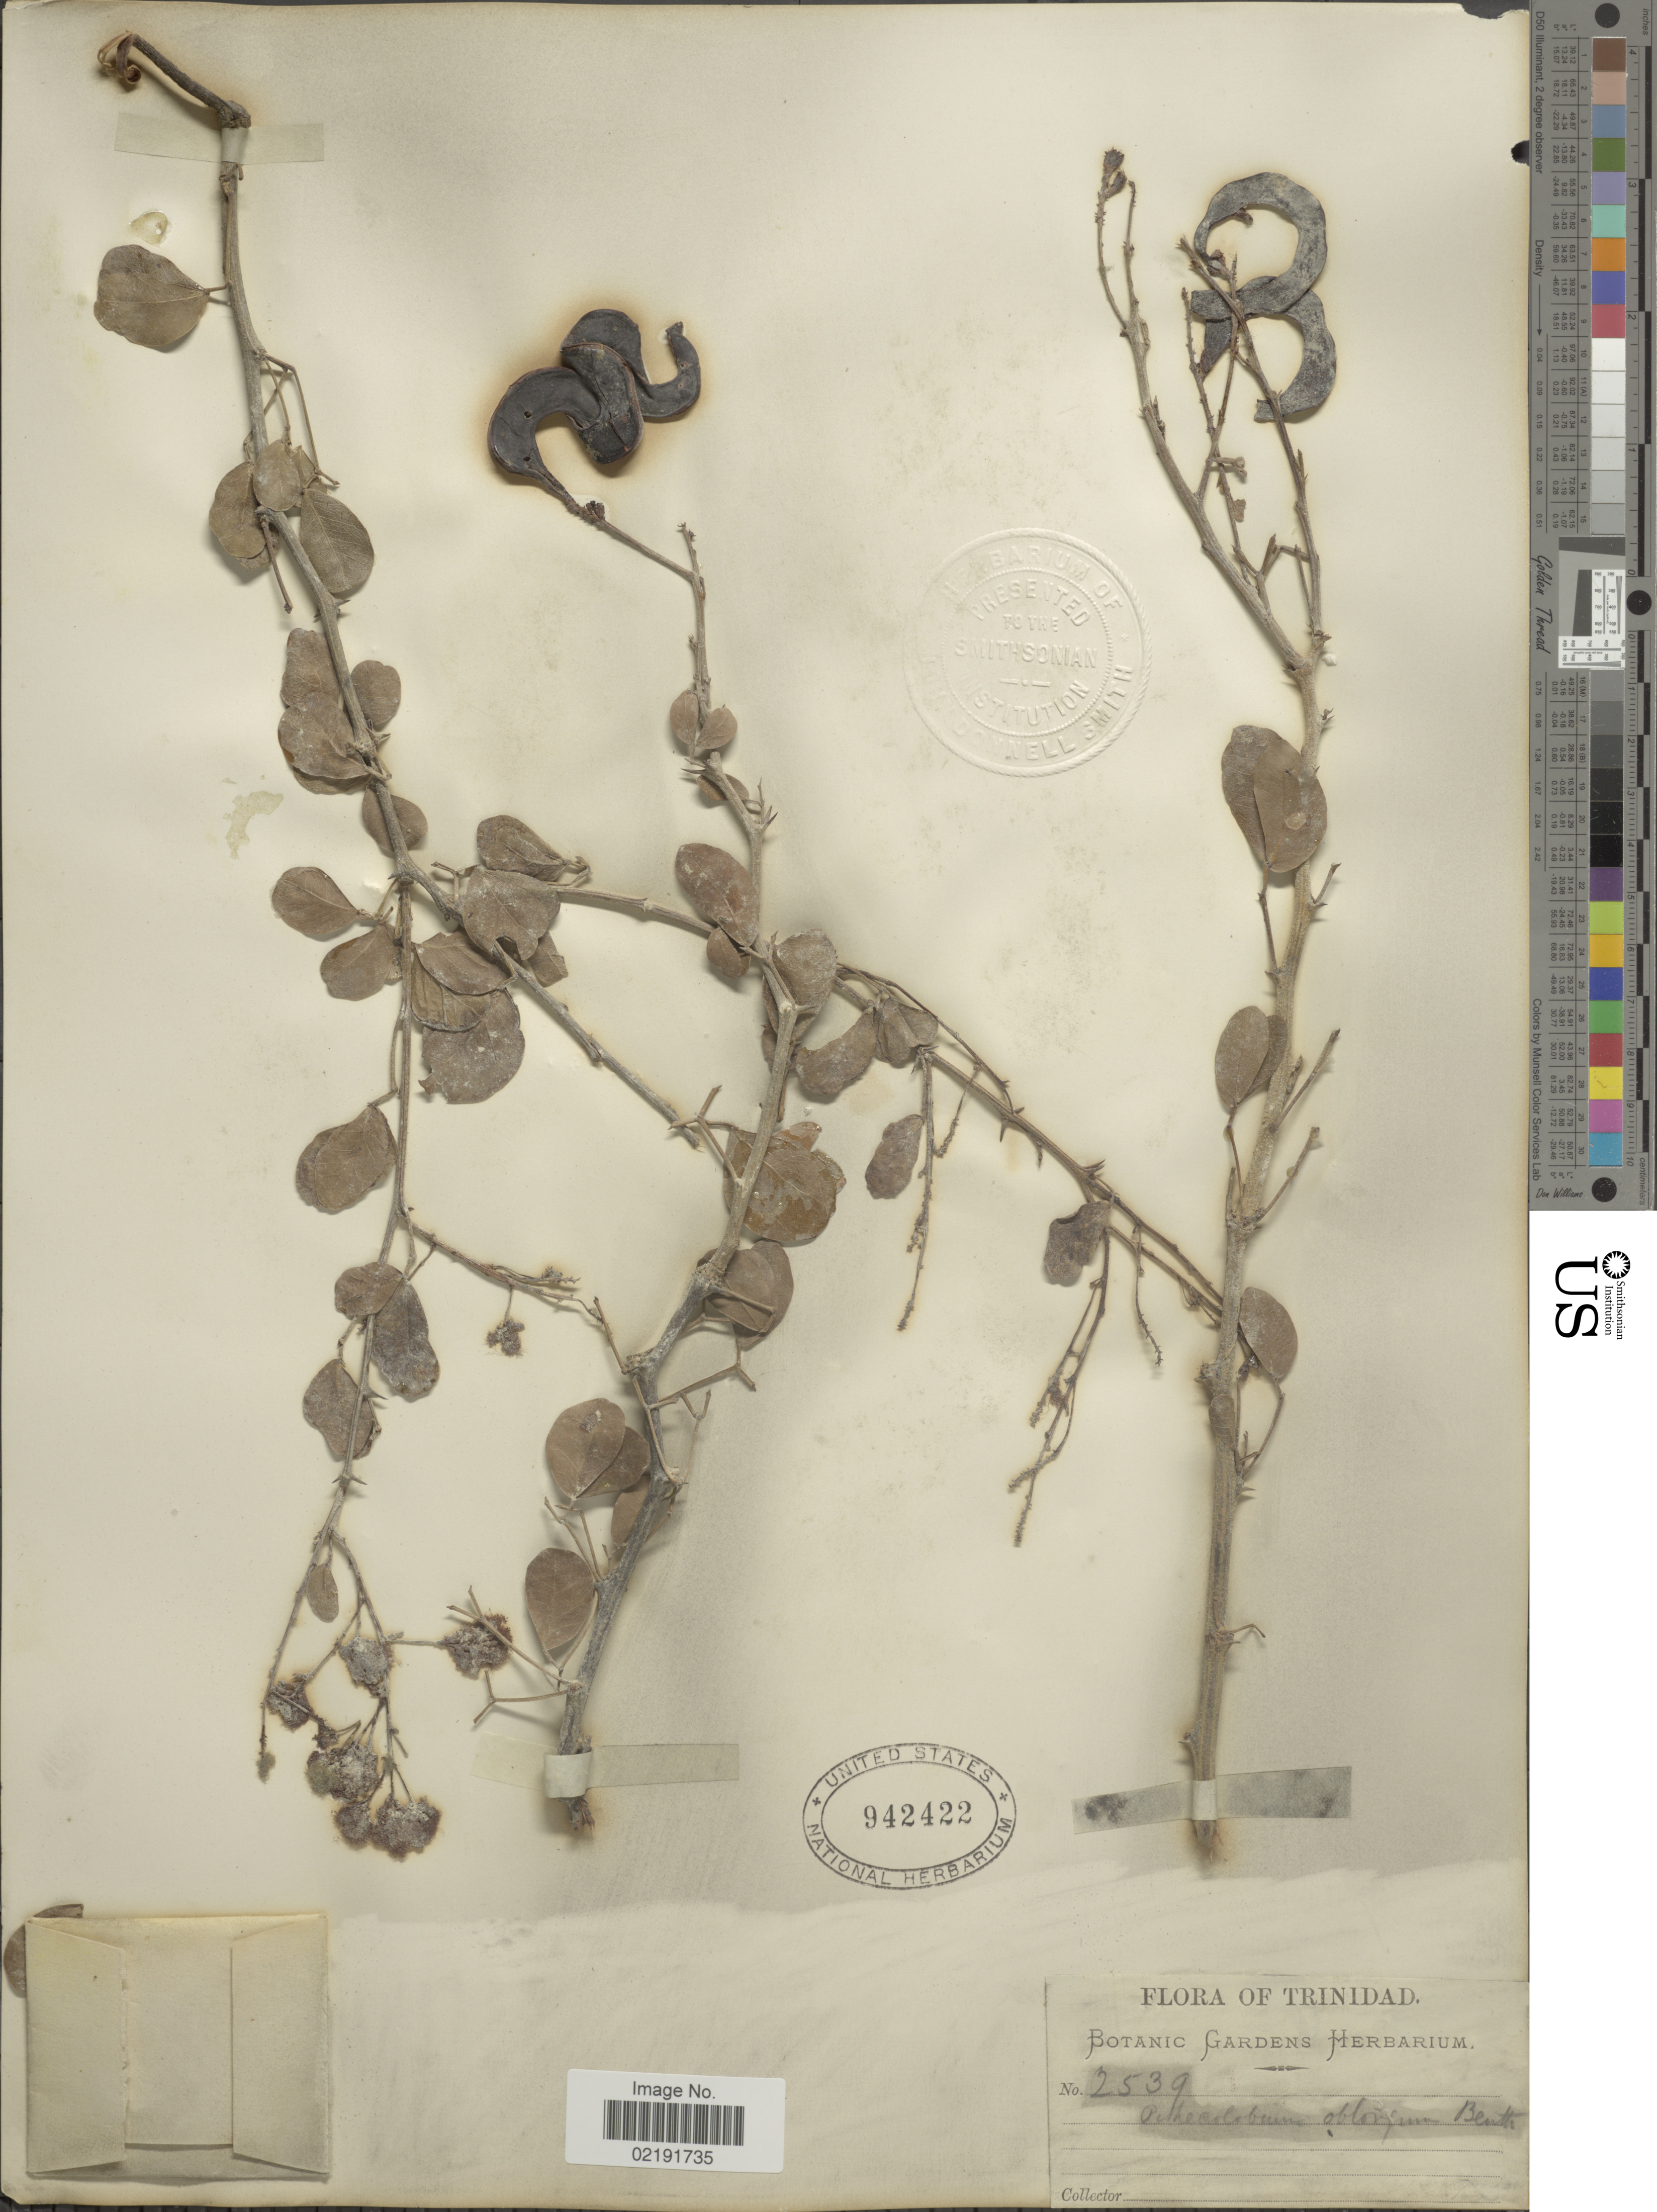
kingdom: Plantae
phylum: Tracheophyta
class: Magnoliopsida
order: Fabales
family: Fabaceae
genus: Pithecellobium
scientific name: Pithecellobium unguis-cati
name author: (L.) Benth.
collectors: Botanic Gardens Herbarium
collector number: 2539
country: Trinidad and Tobago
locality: Trinidad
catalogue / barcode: US 942422